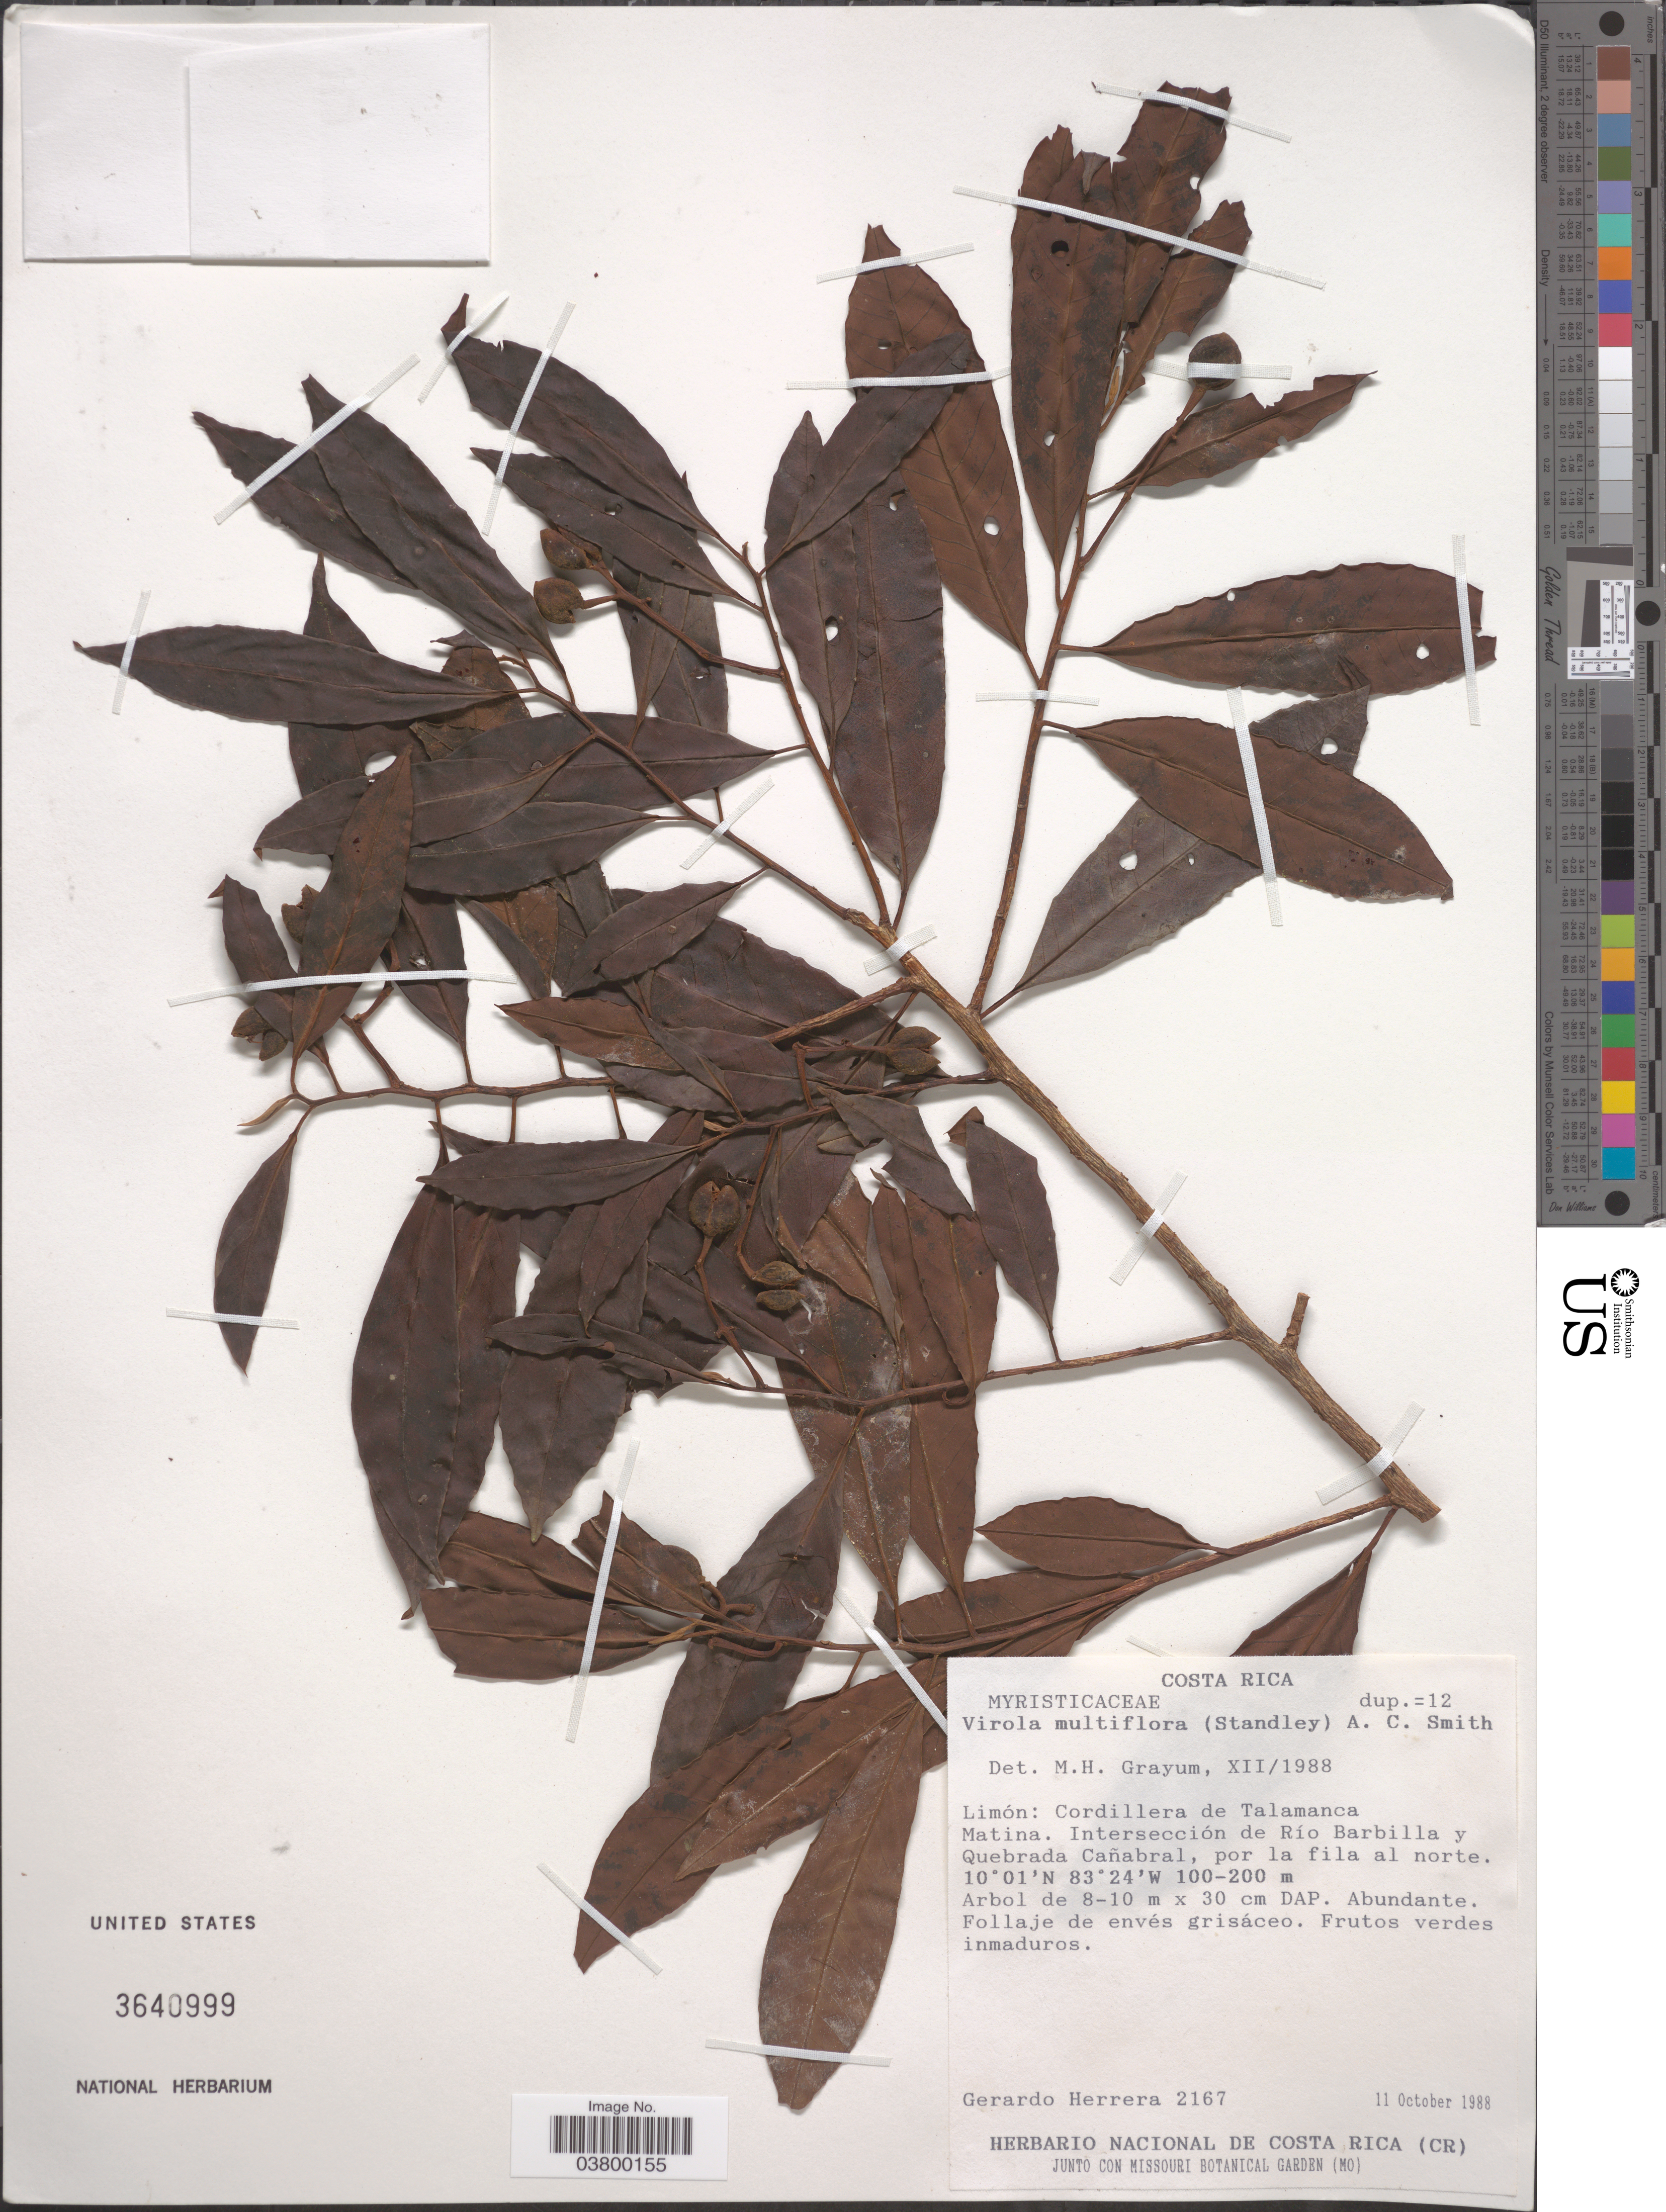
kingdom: Plantae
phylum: Tracheophyta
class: Magnoliopsida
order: Magnoliales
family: Myristicaceae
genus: Virola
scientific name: Virola multiflora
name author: (Standl.) A.C. Sm.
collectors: G. Herrera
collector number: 2167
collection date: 1988-10-11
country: Costa Rica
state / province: Limón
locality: Cordillera de Talamaca Matina. Intersección de Río Barbilla y Quebrada Cañabral, por la fila al norte.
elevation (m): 100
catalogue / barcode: US 3640999